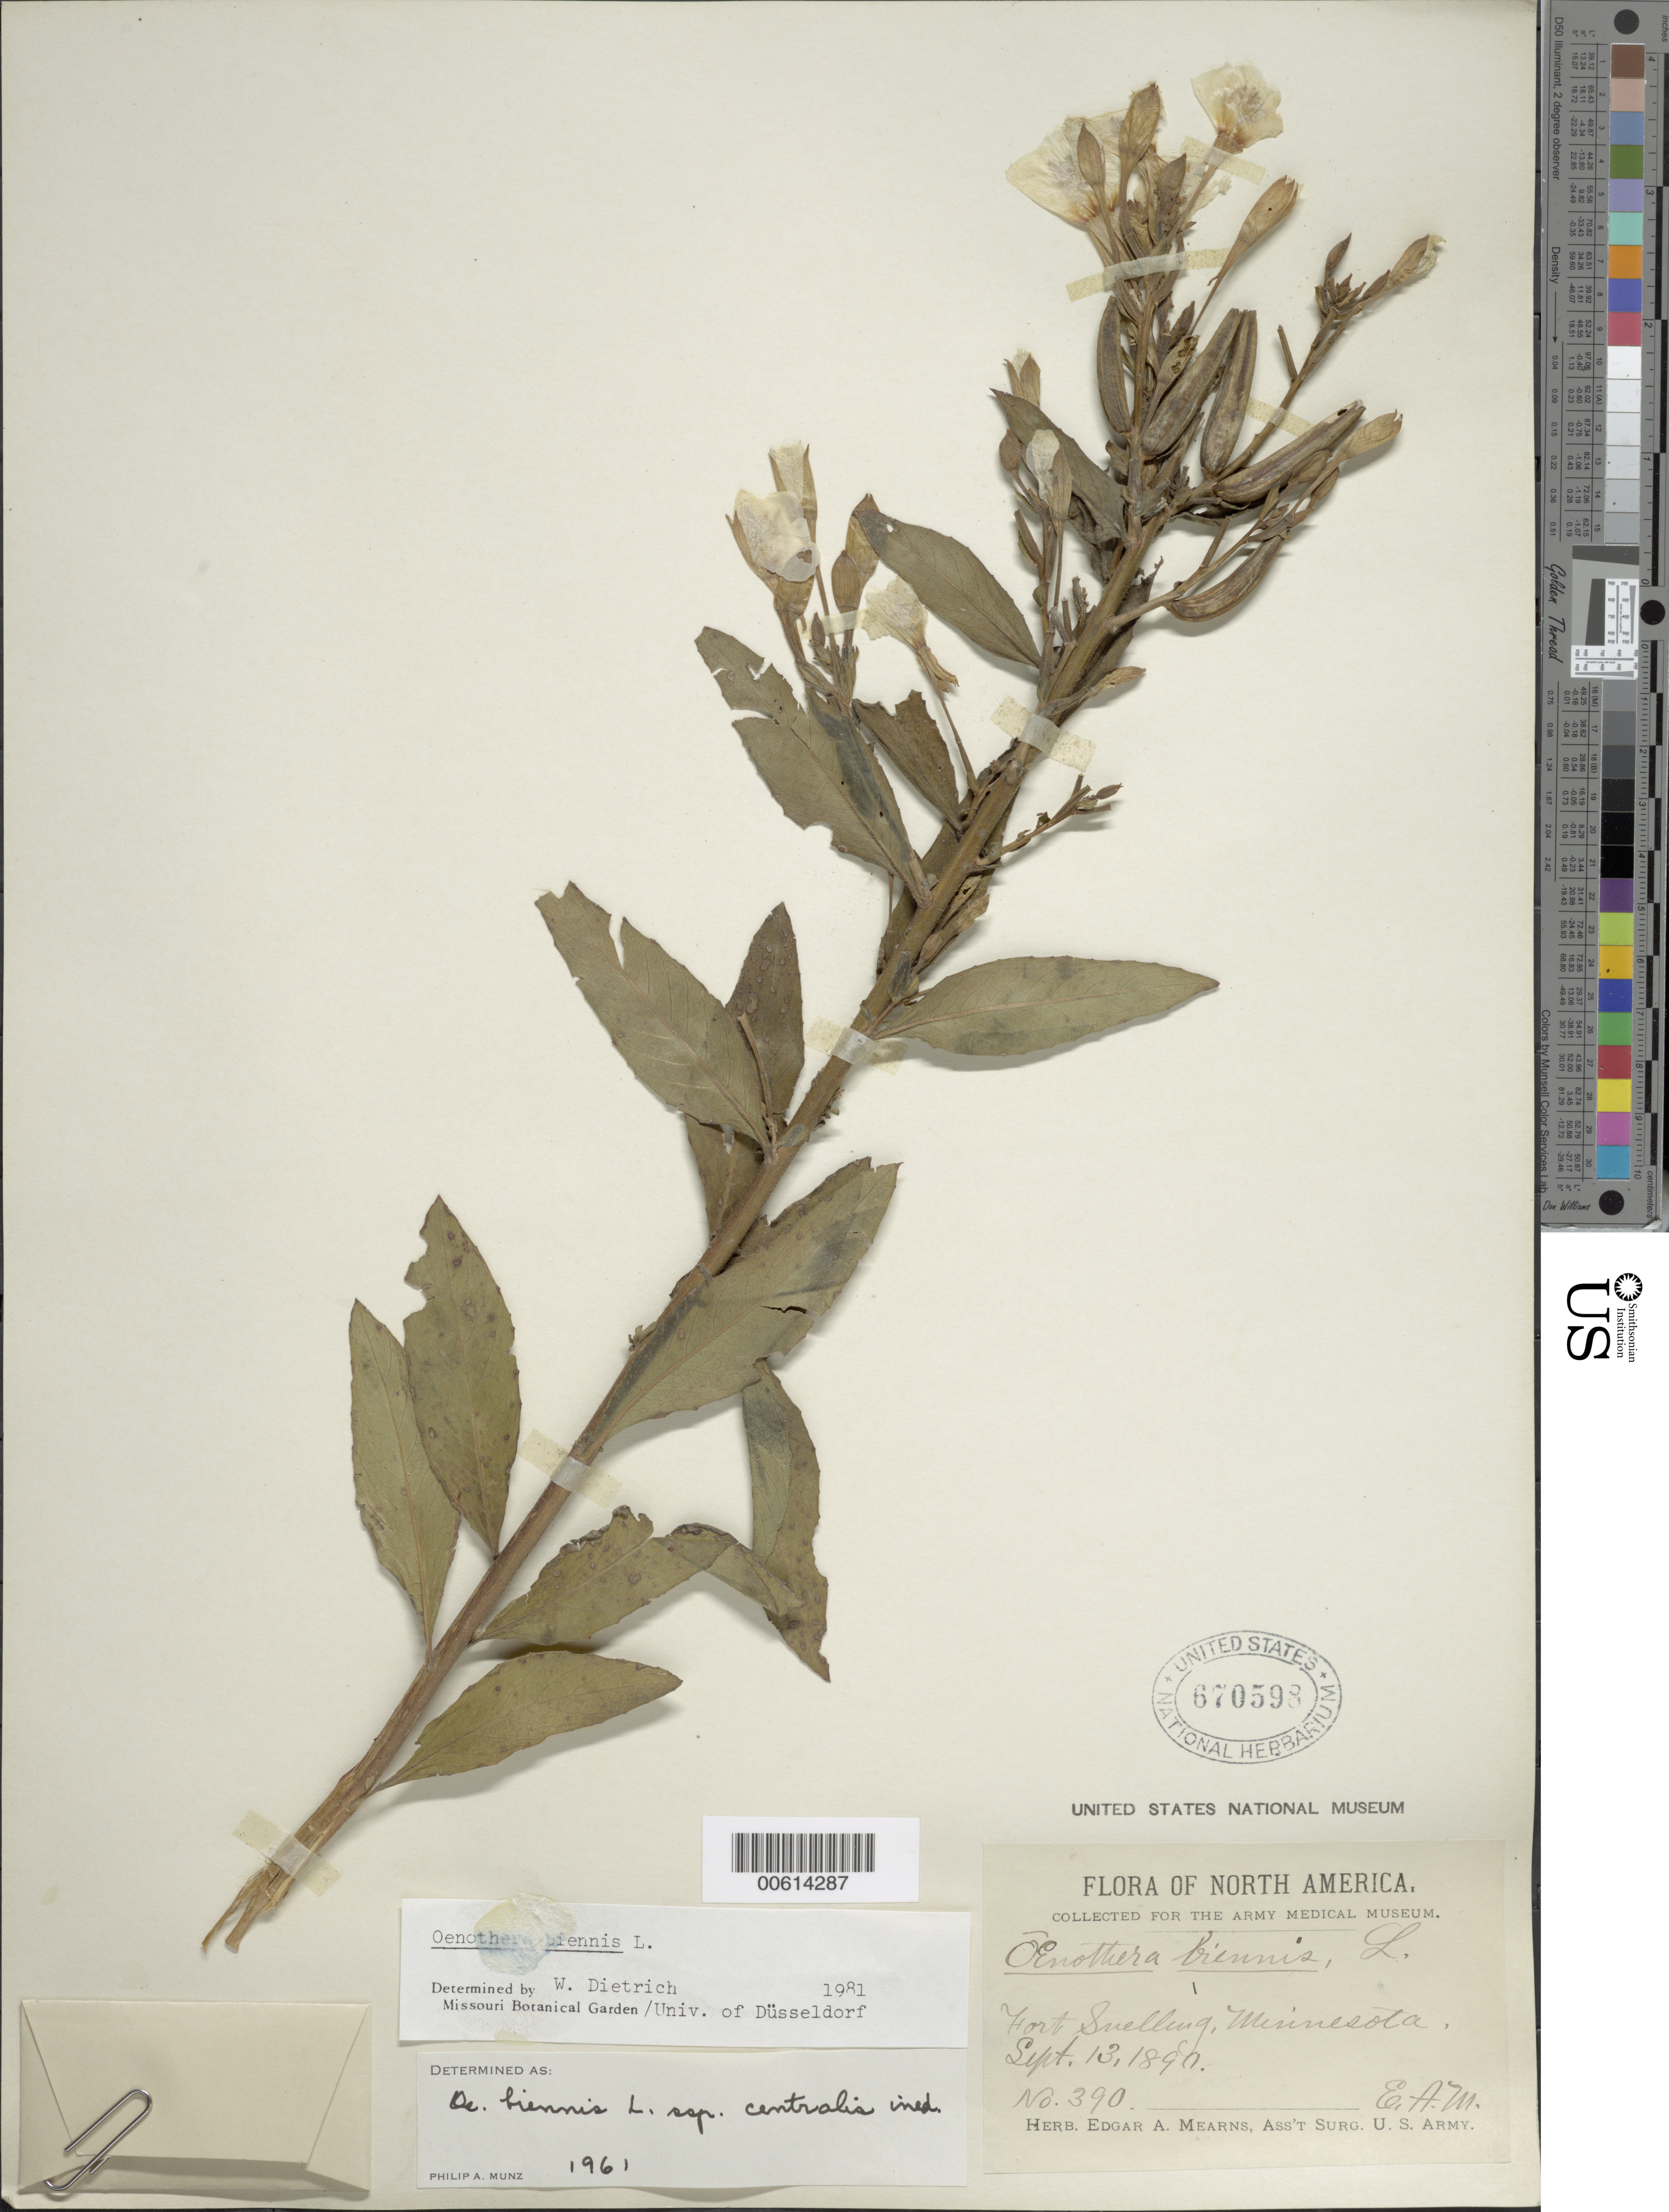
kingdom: Plantae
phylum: Tracheophyta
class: Magnoliopsida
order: Myrtales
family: Onagraceae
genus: Oenothera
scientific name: Oenothera biennis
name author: L.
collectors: E. A. Mearns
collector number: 390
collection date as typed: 13 Sep 1890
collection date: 1890-09-13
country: United States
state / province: Minnesota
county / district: Hennepin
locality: Fort Snelling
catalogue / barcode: US 670598